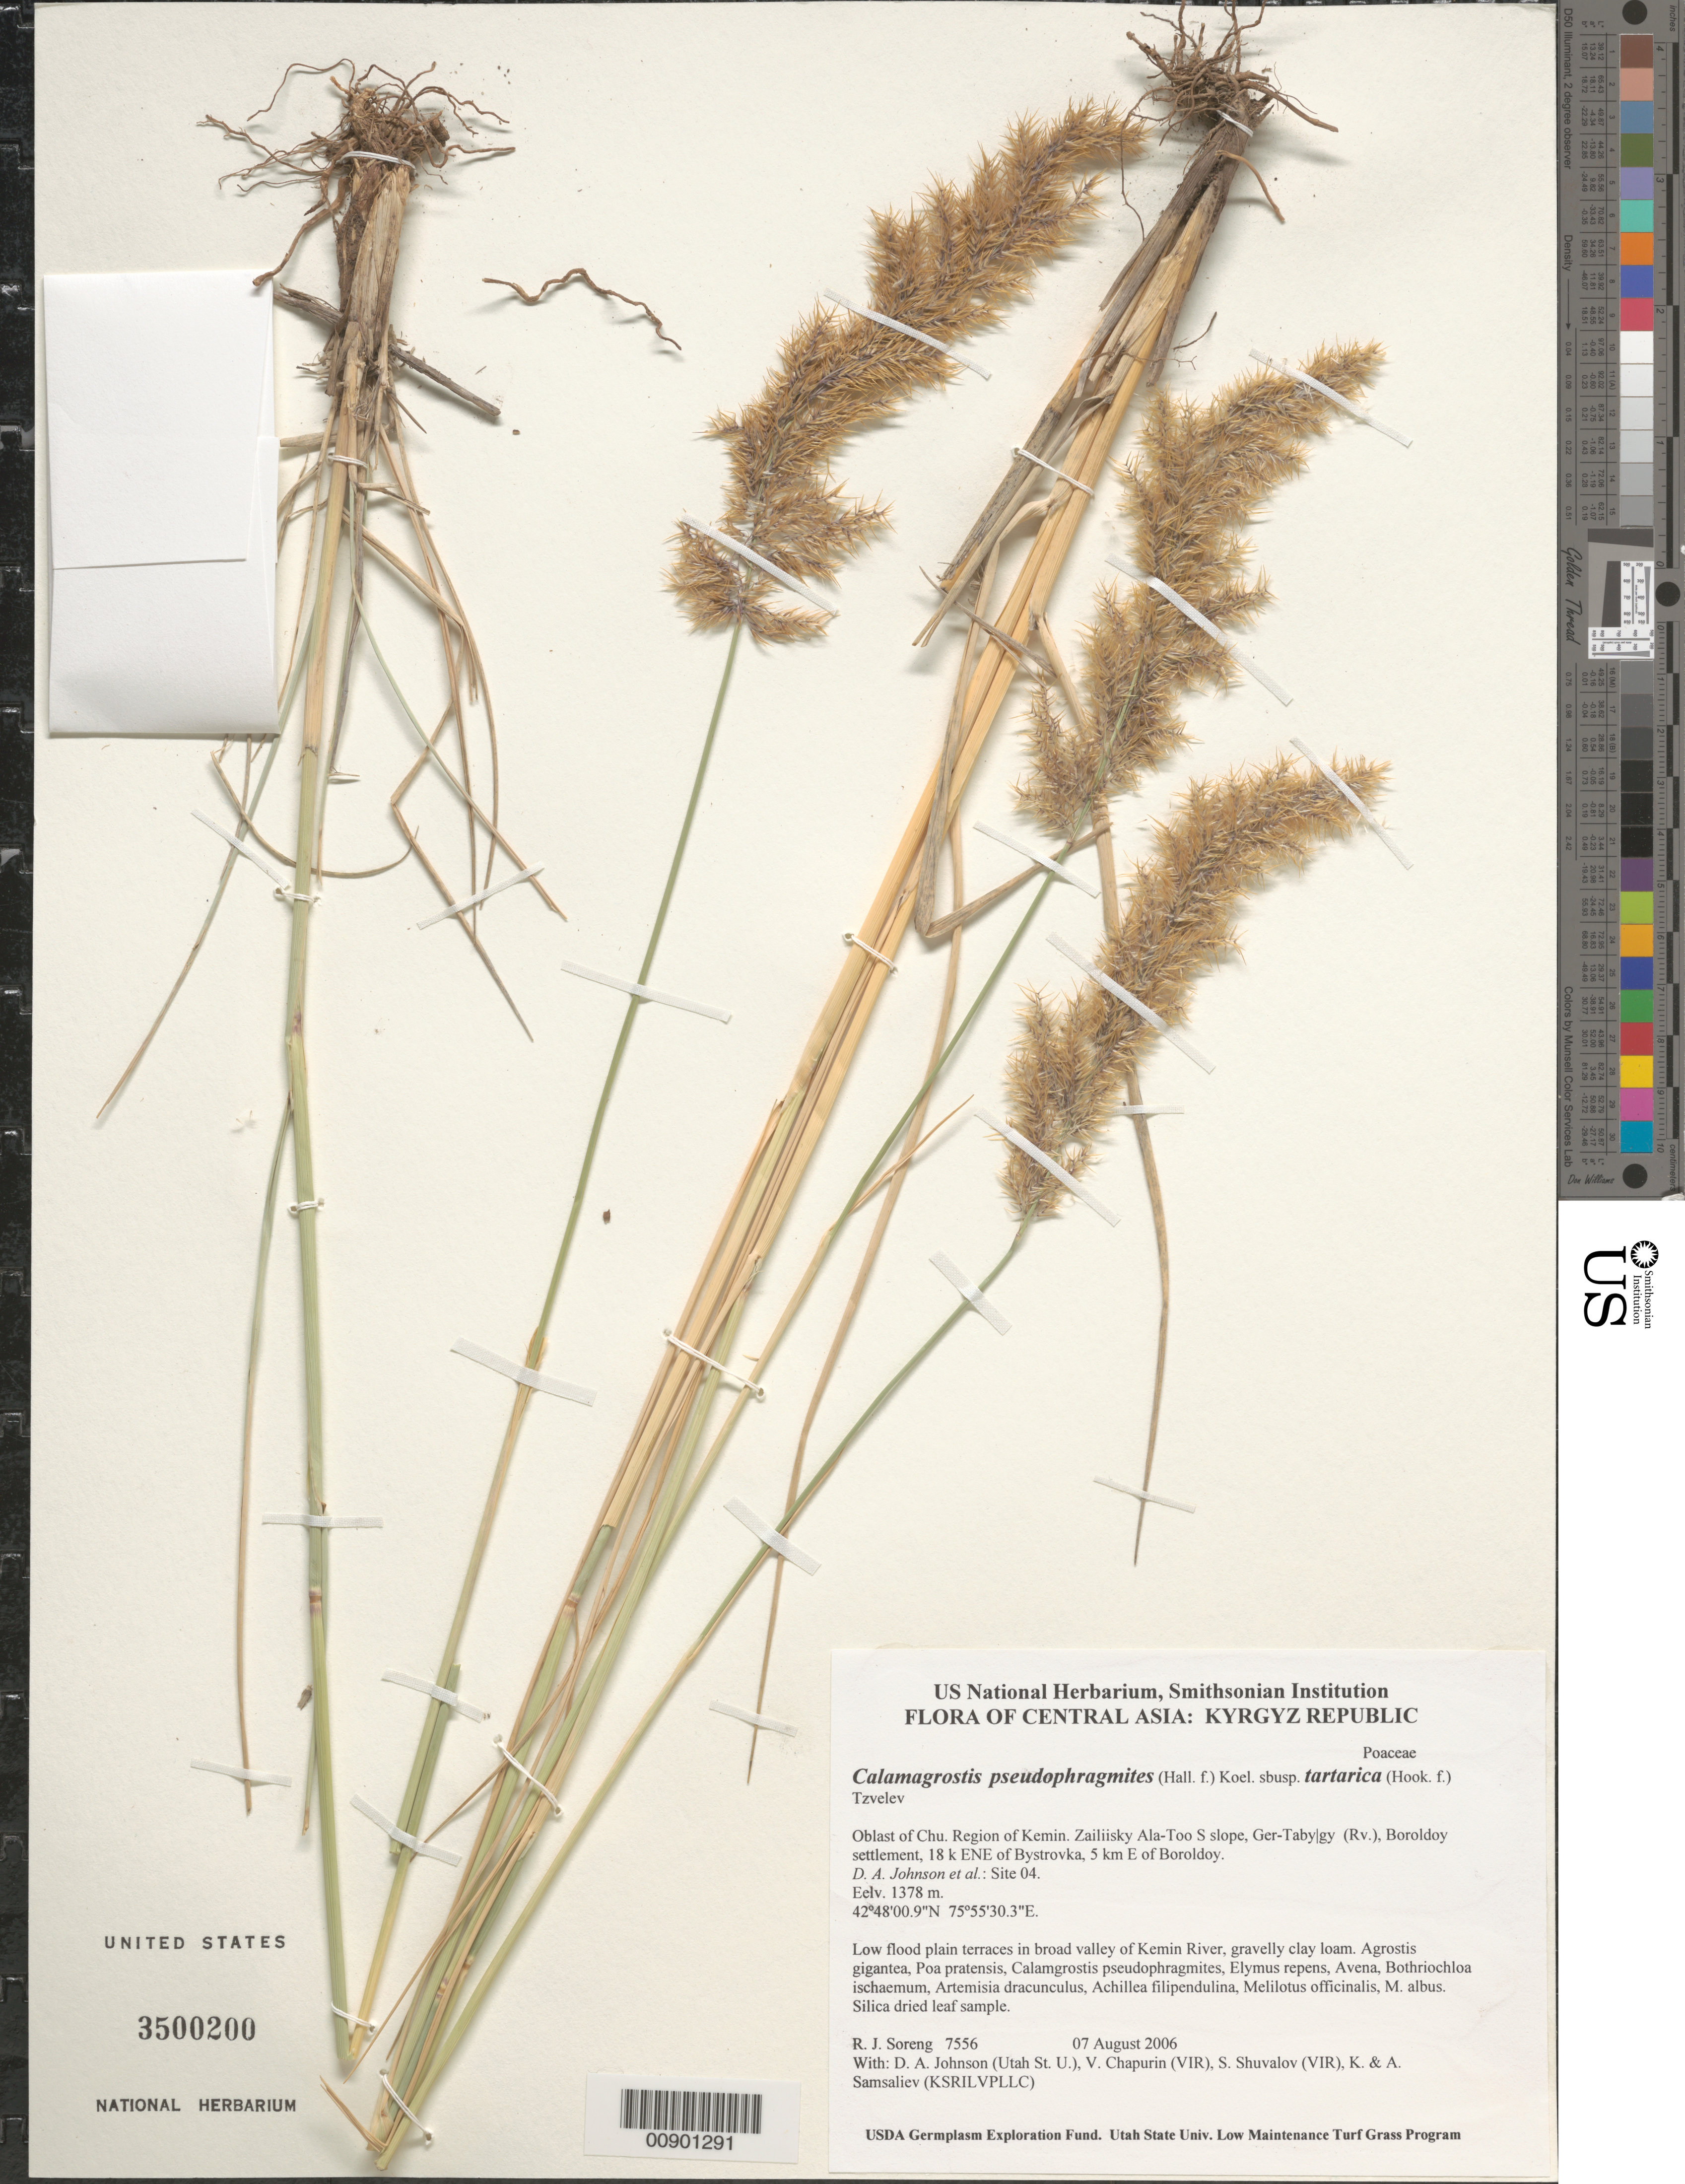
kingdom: Plantae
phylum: Tracheophyta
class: Liliopsida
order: Poales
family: Poaceae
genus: Calamagrostis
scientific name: Calamagrostis pseudophragmites subsp. tartarica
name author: (Hook. f.) Tzvelev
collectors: R. J. Soreng, D. Johnson, S. Shuvalov, V. Chapurin, K. Samsaliev & A. Samsaliev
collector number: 7556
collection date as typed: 07 Aug 2006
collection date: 2006-08-07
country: Kyrgyzstan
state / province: Chu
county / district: Kemin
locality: Zailiisky Ala-Too S slope, Ger-Taby|gy (Rv.), Boroldoy settlement, 18 km ENE of Bystrovka, 5 km E of Boroldoy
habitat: Low flood plain terraces in broad valley of Kemin River, gravelly clay loam.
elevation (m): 1378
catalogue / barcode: US 3500200